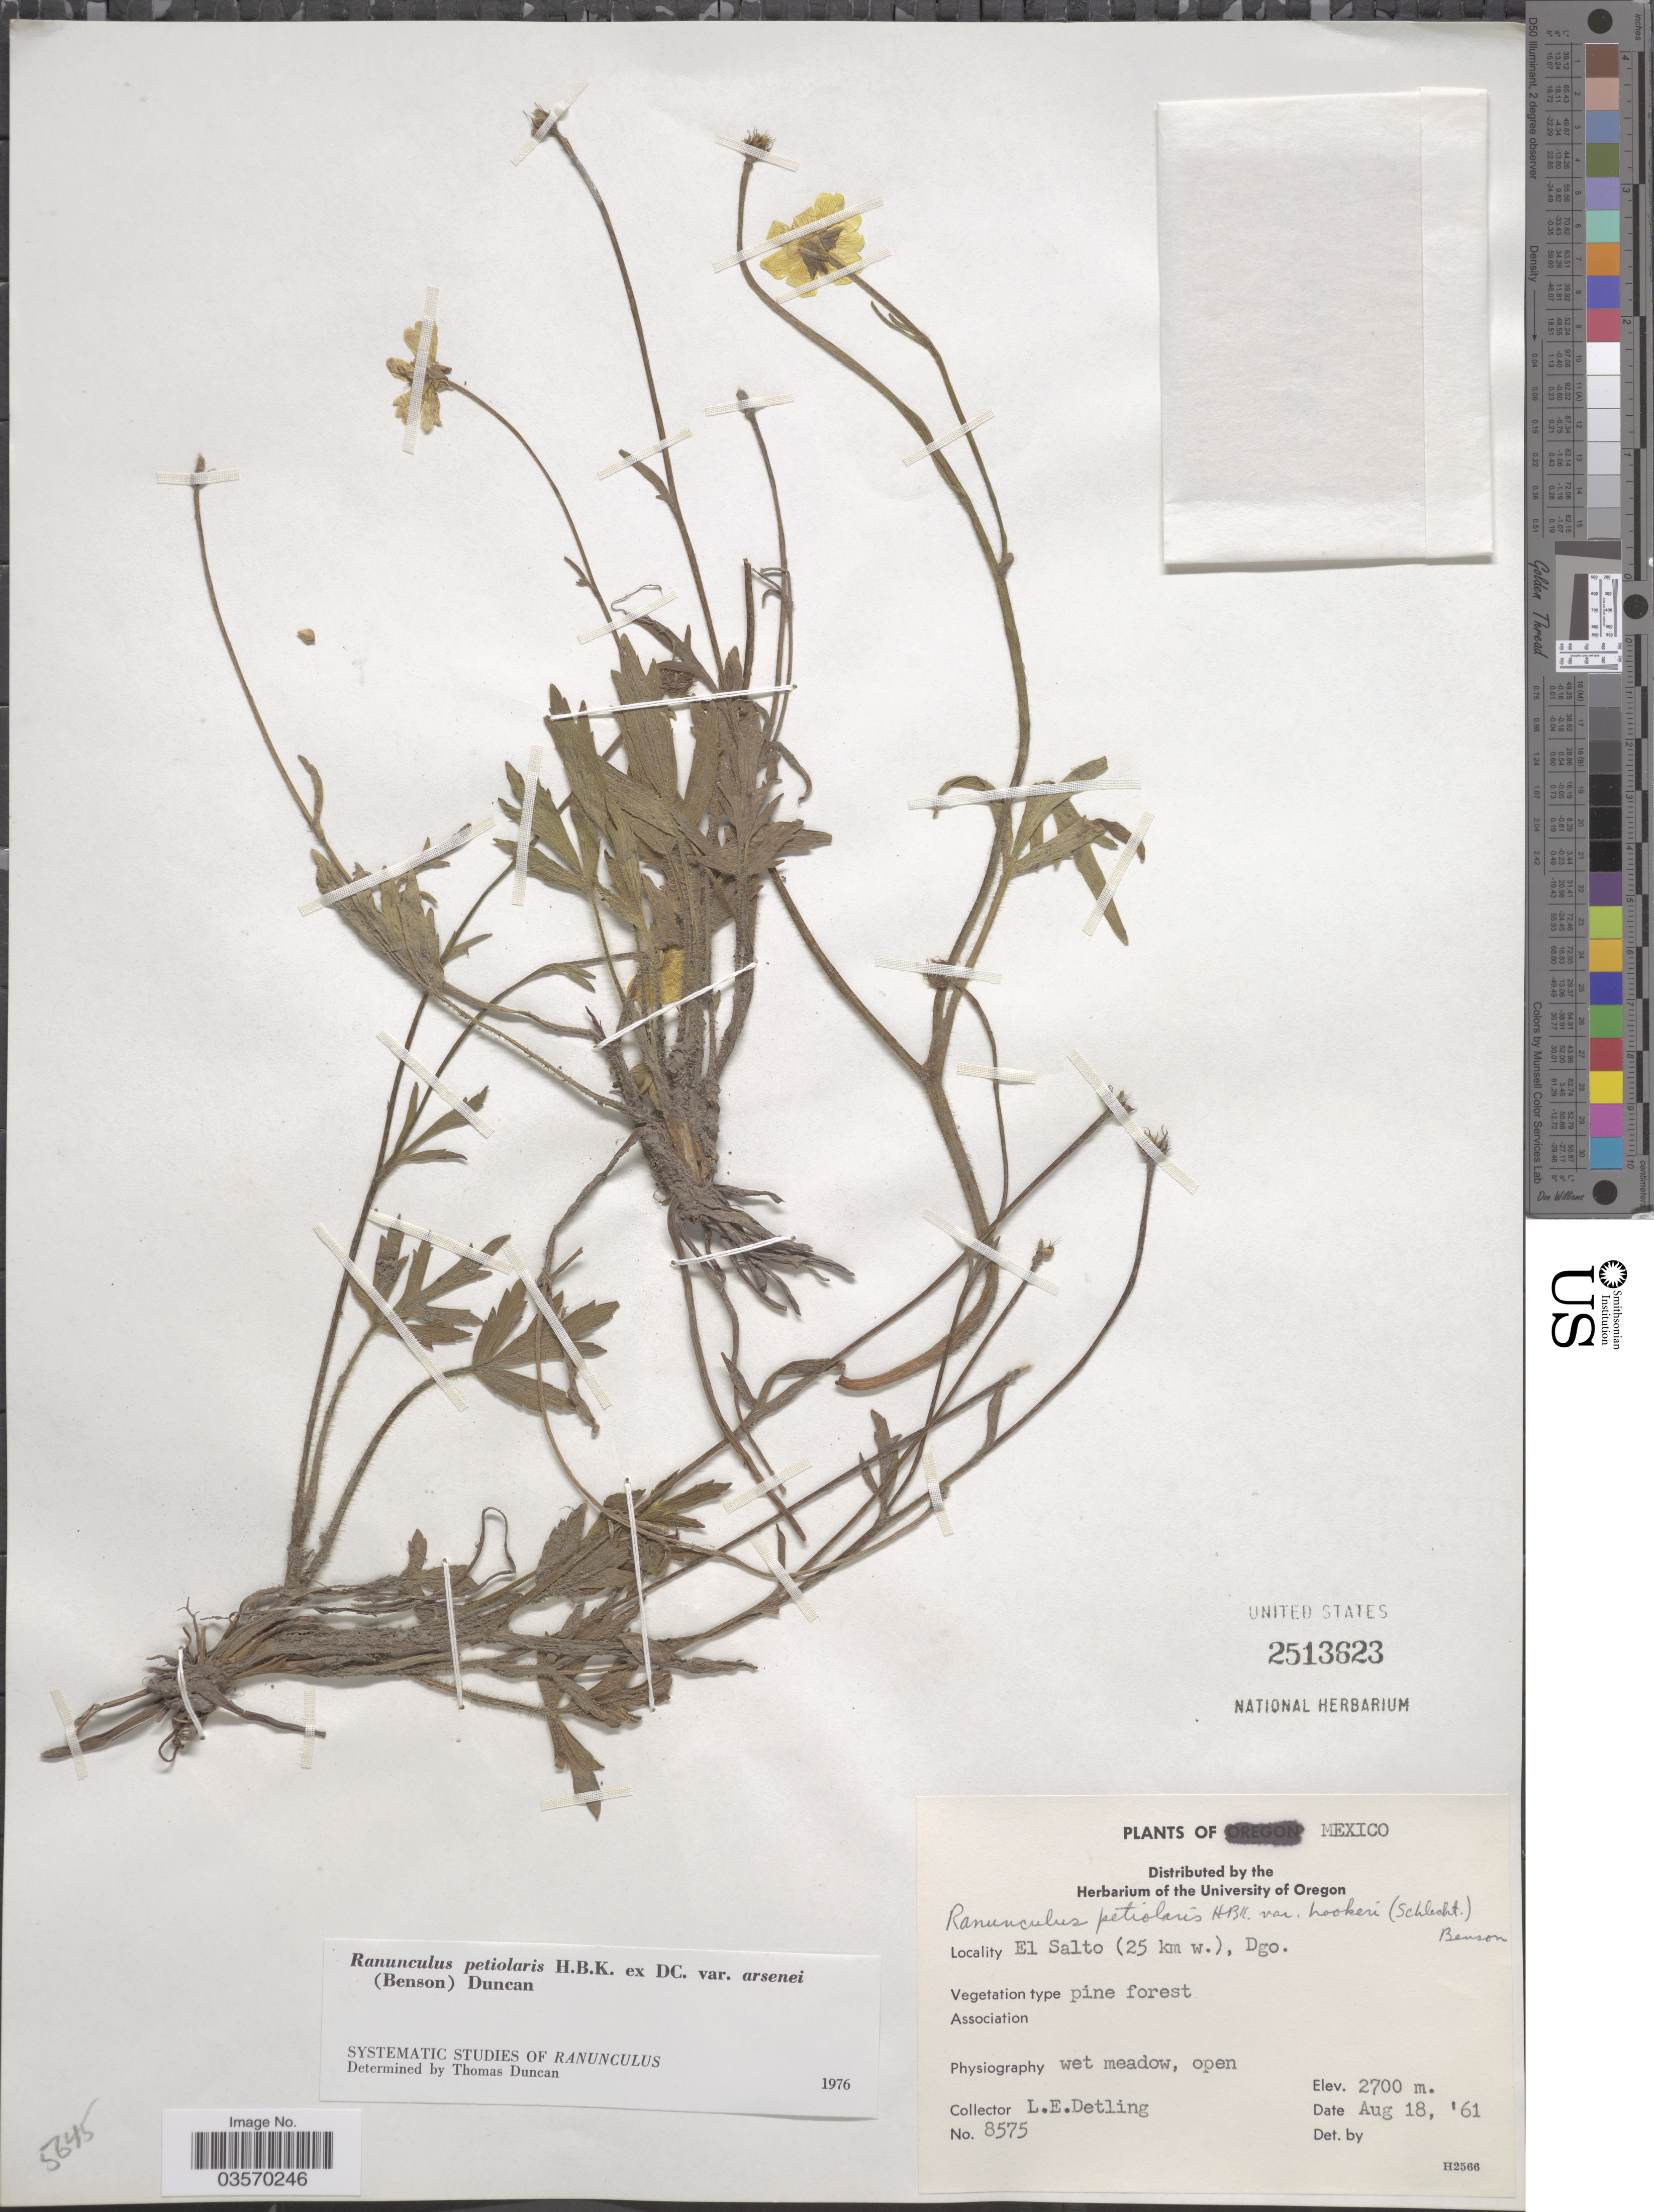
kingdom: Plantae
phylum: Tracheophyta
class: Magnoliopsida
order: Ranunculales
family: Ranunculaceae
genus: Ranunculus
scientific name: Ranunculus petiolaris var. arsenei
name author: (L.D. Benson) Duncan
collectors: L. E. Detling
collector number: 8575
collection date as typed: Transcribed d/m/y: 18/8/61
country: Mexico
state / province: Durango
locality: El Salto (25 km w.).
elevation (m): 2700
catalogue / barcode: US 2513623